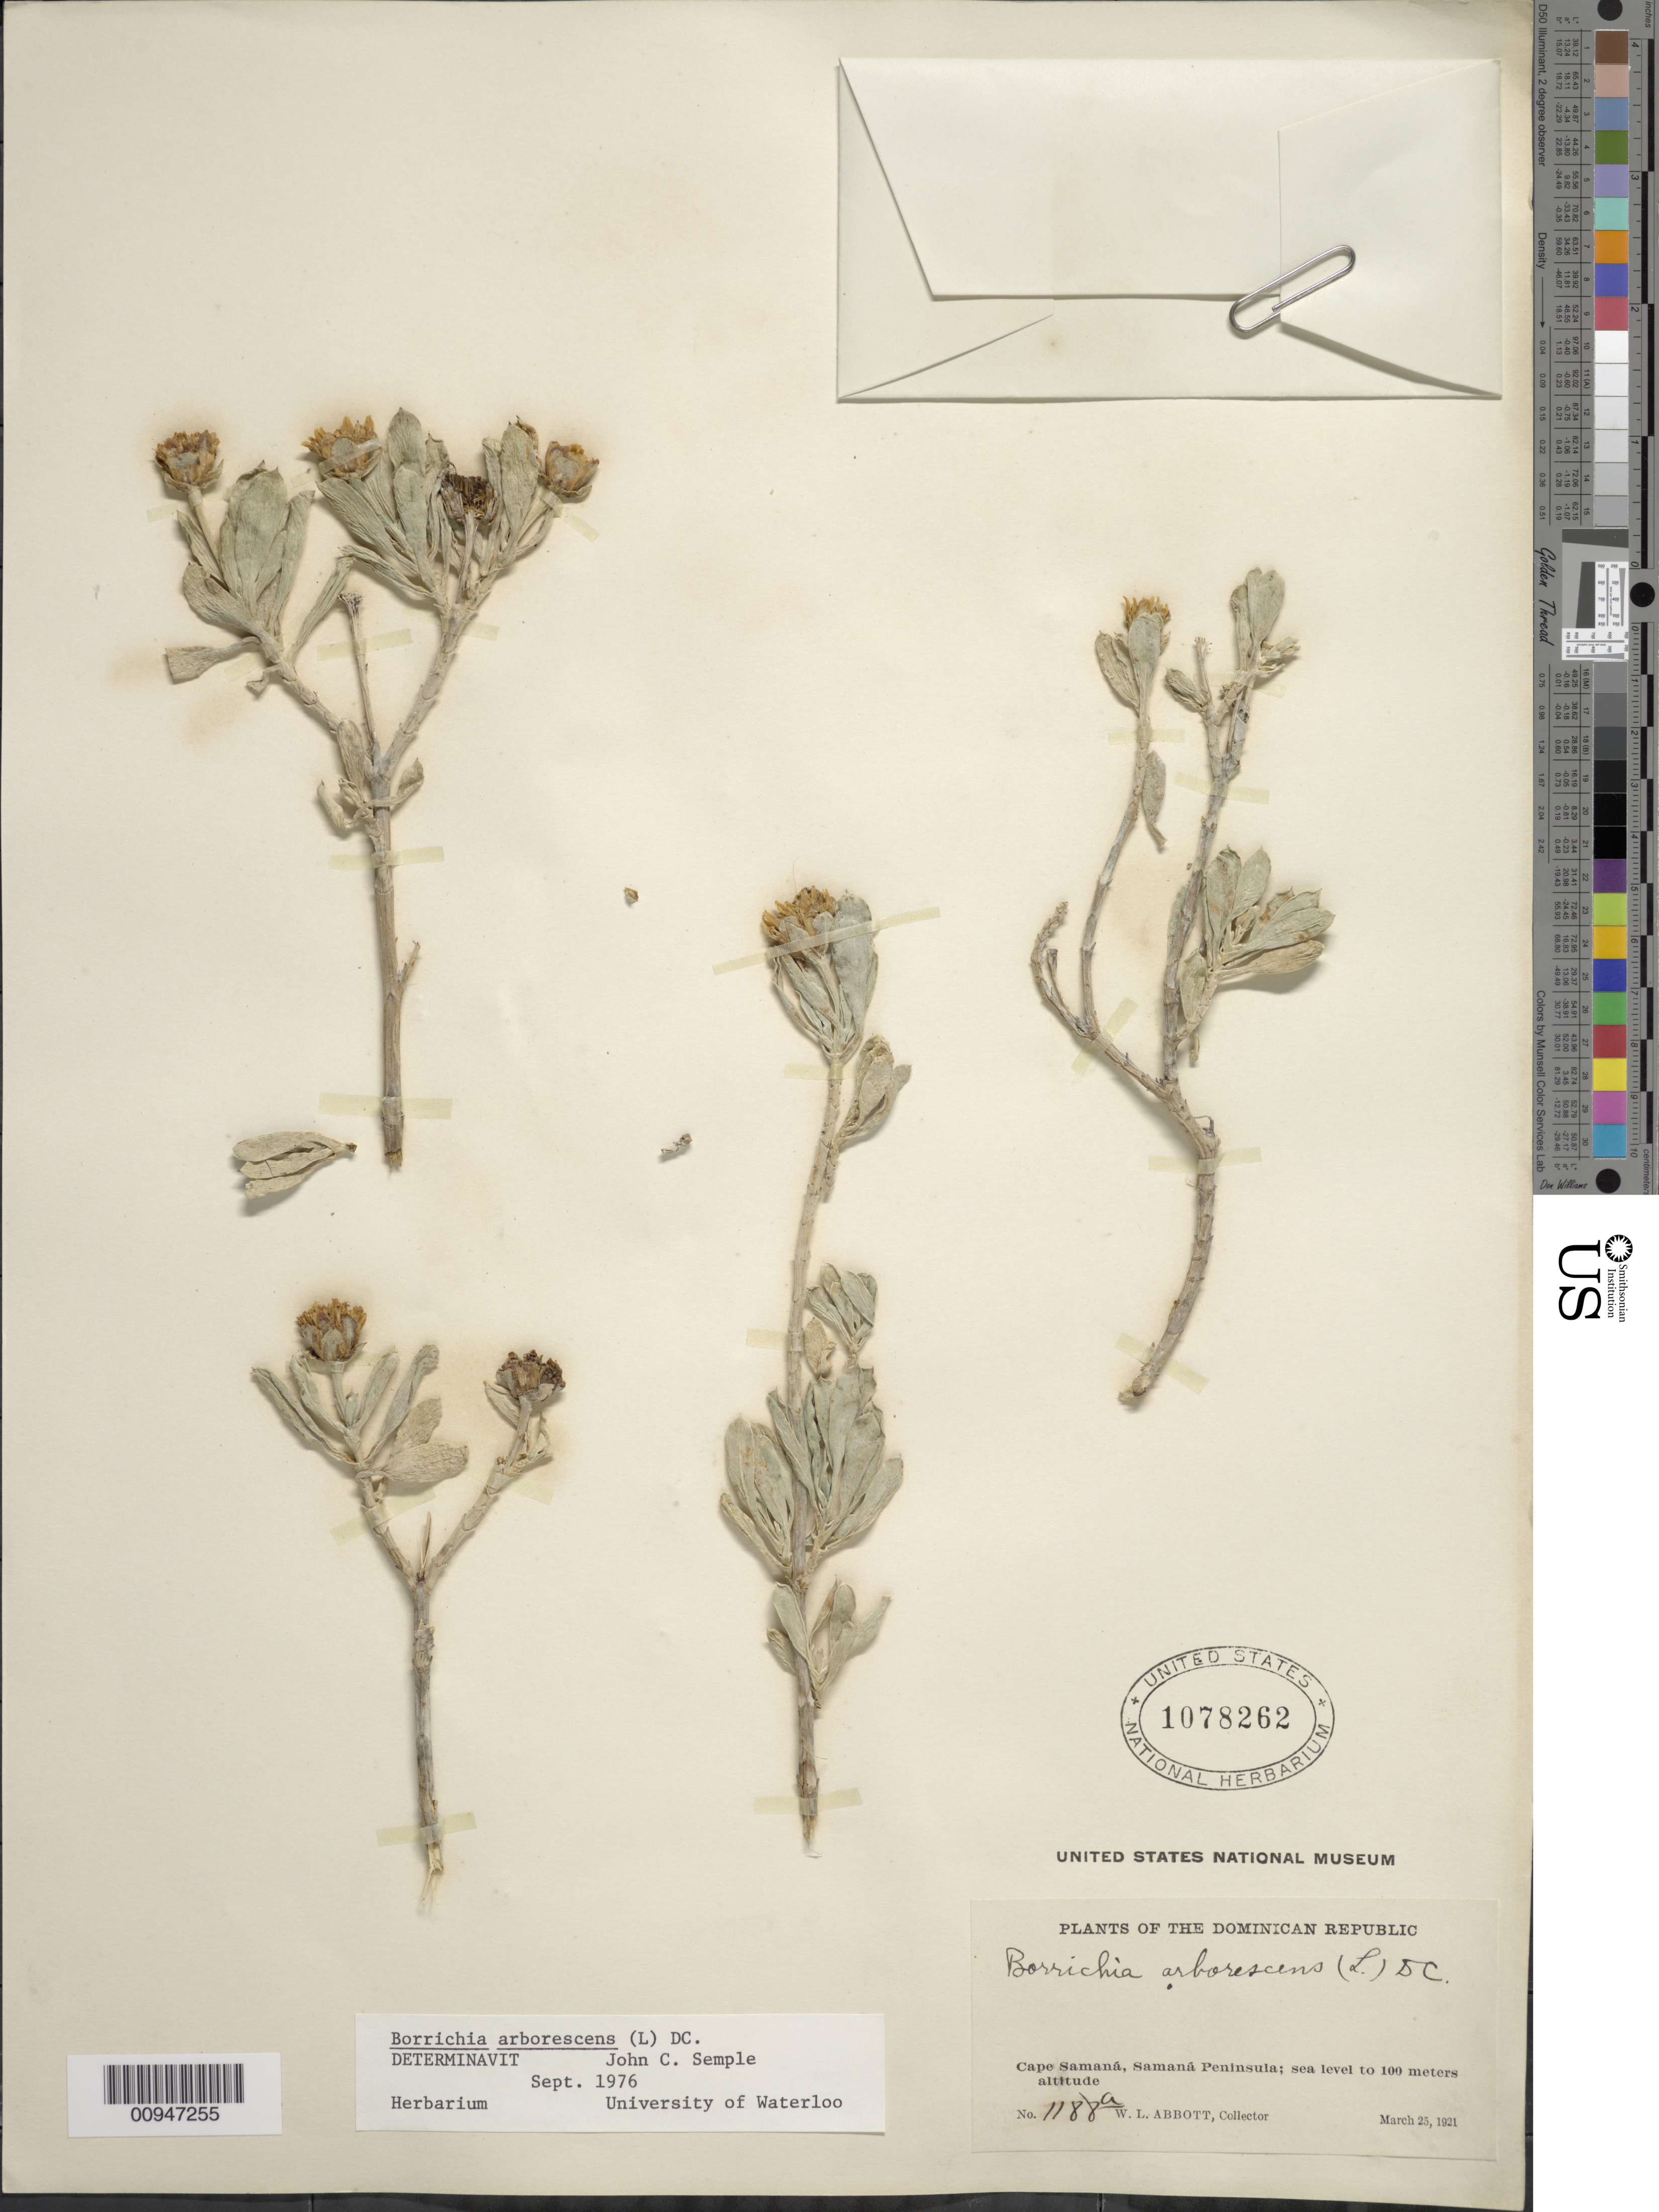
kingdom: Plantae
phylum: Tracheophyta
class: Magnoliopsida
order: Asterales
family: Asteraceae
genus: Borrichia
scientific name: Borrichia arborescens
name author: (L.) DC.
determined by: Semple, J. C.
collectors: W. L. Abbott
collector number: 1188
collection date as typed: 25 Mar 1921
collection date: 1921-03-25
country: Dominican Republic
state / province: Samaná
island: Hispaniola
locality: Cape Samaná, Samaná Penninsula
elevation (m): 0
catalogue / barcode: US 1078262